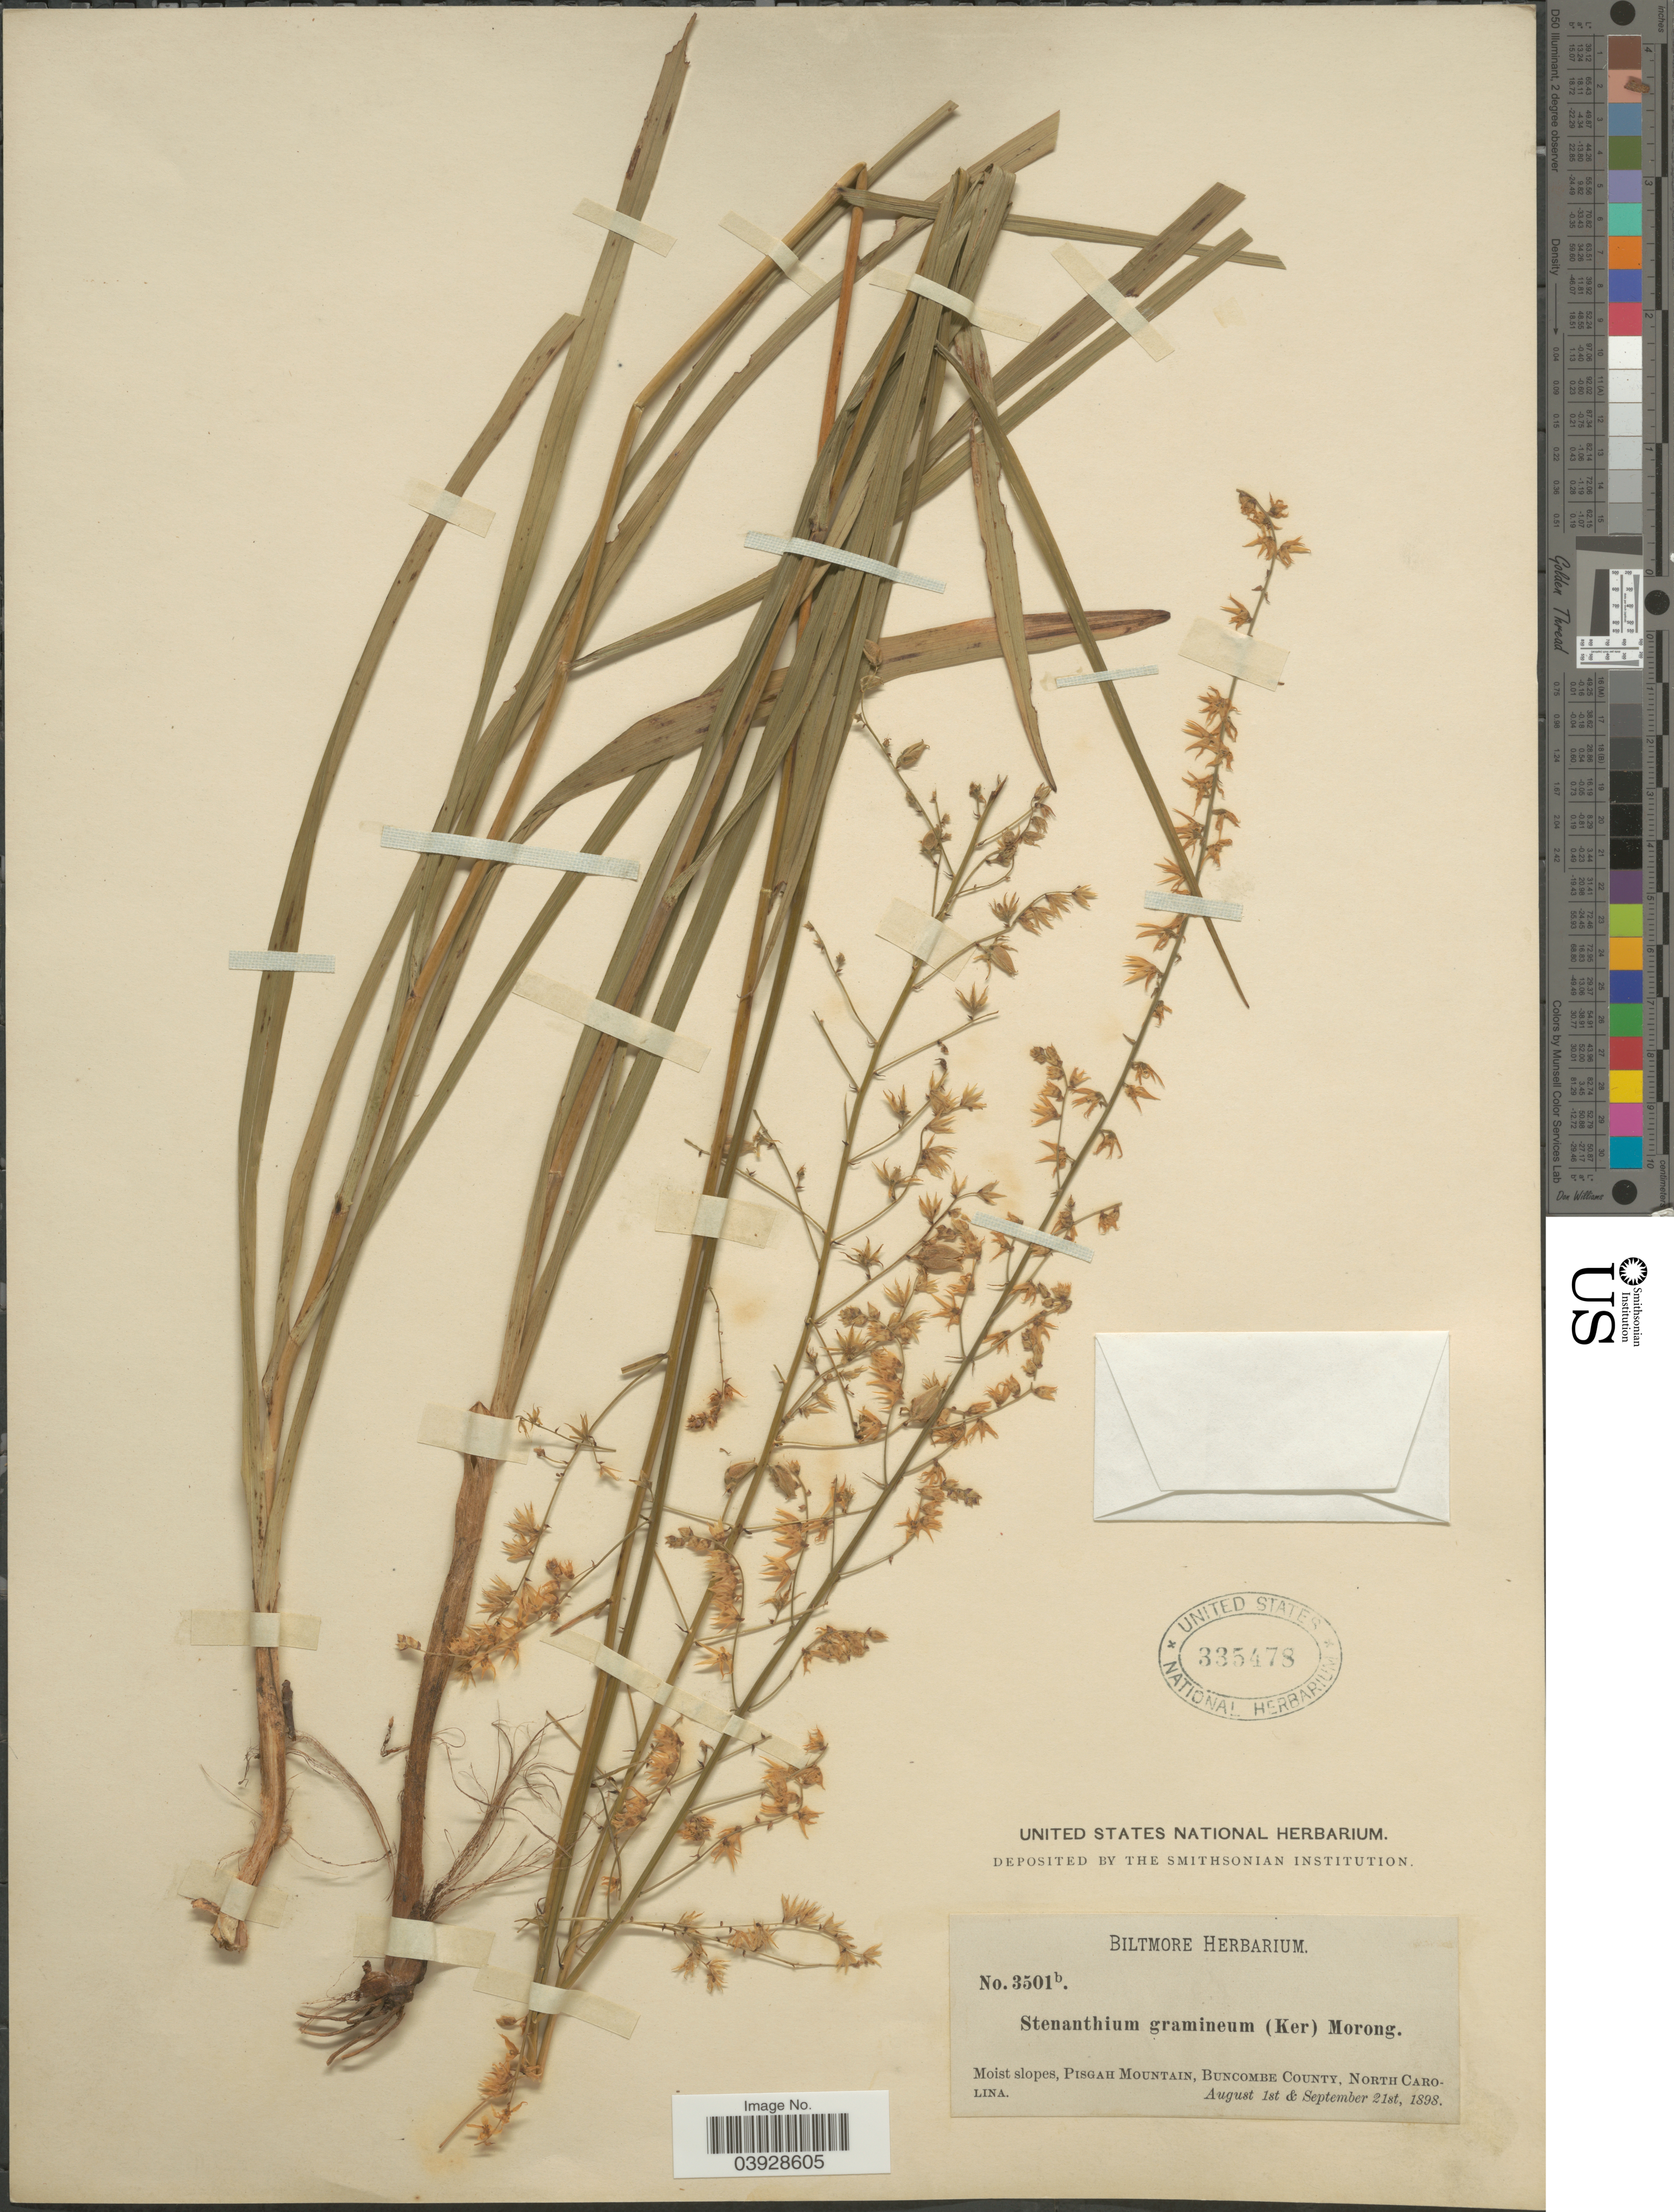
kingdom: Plantae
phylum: Tracheophyta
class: Liliopsida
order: Liliales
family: Melanthiaceae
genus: Stenanthium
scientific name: Stenanthium gramineum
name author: (Ker Gawl.) Morong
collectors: ex herb. Biltmore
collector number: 3501b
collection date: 1898-08-01/1898-09-21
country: United States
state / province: North Carolina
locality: Pisgah Mountain, Buncombe County.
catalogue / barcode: US 335478